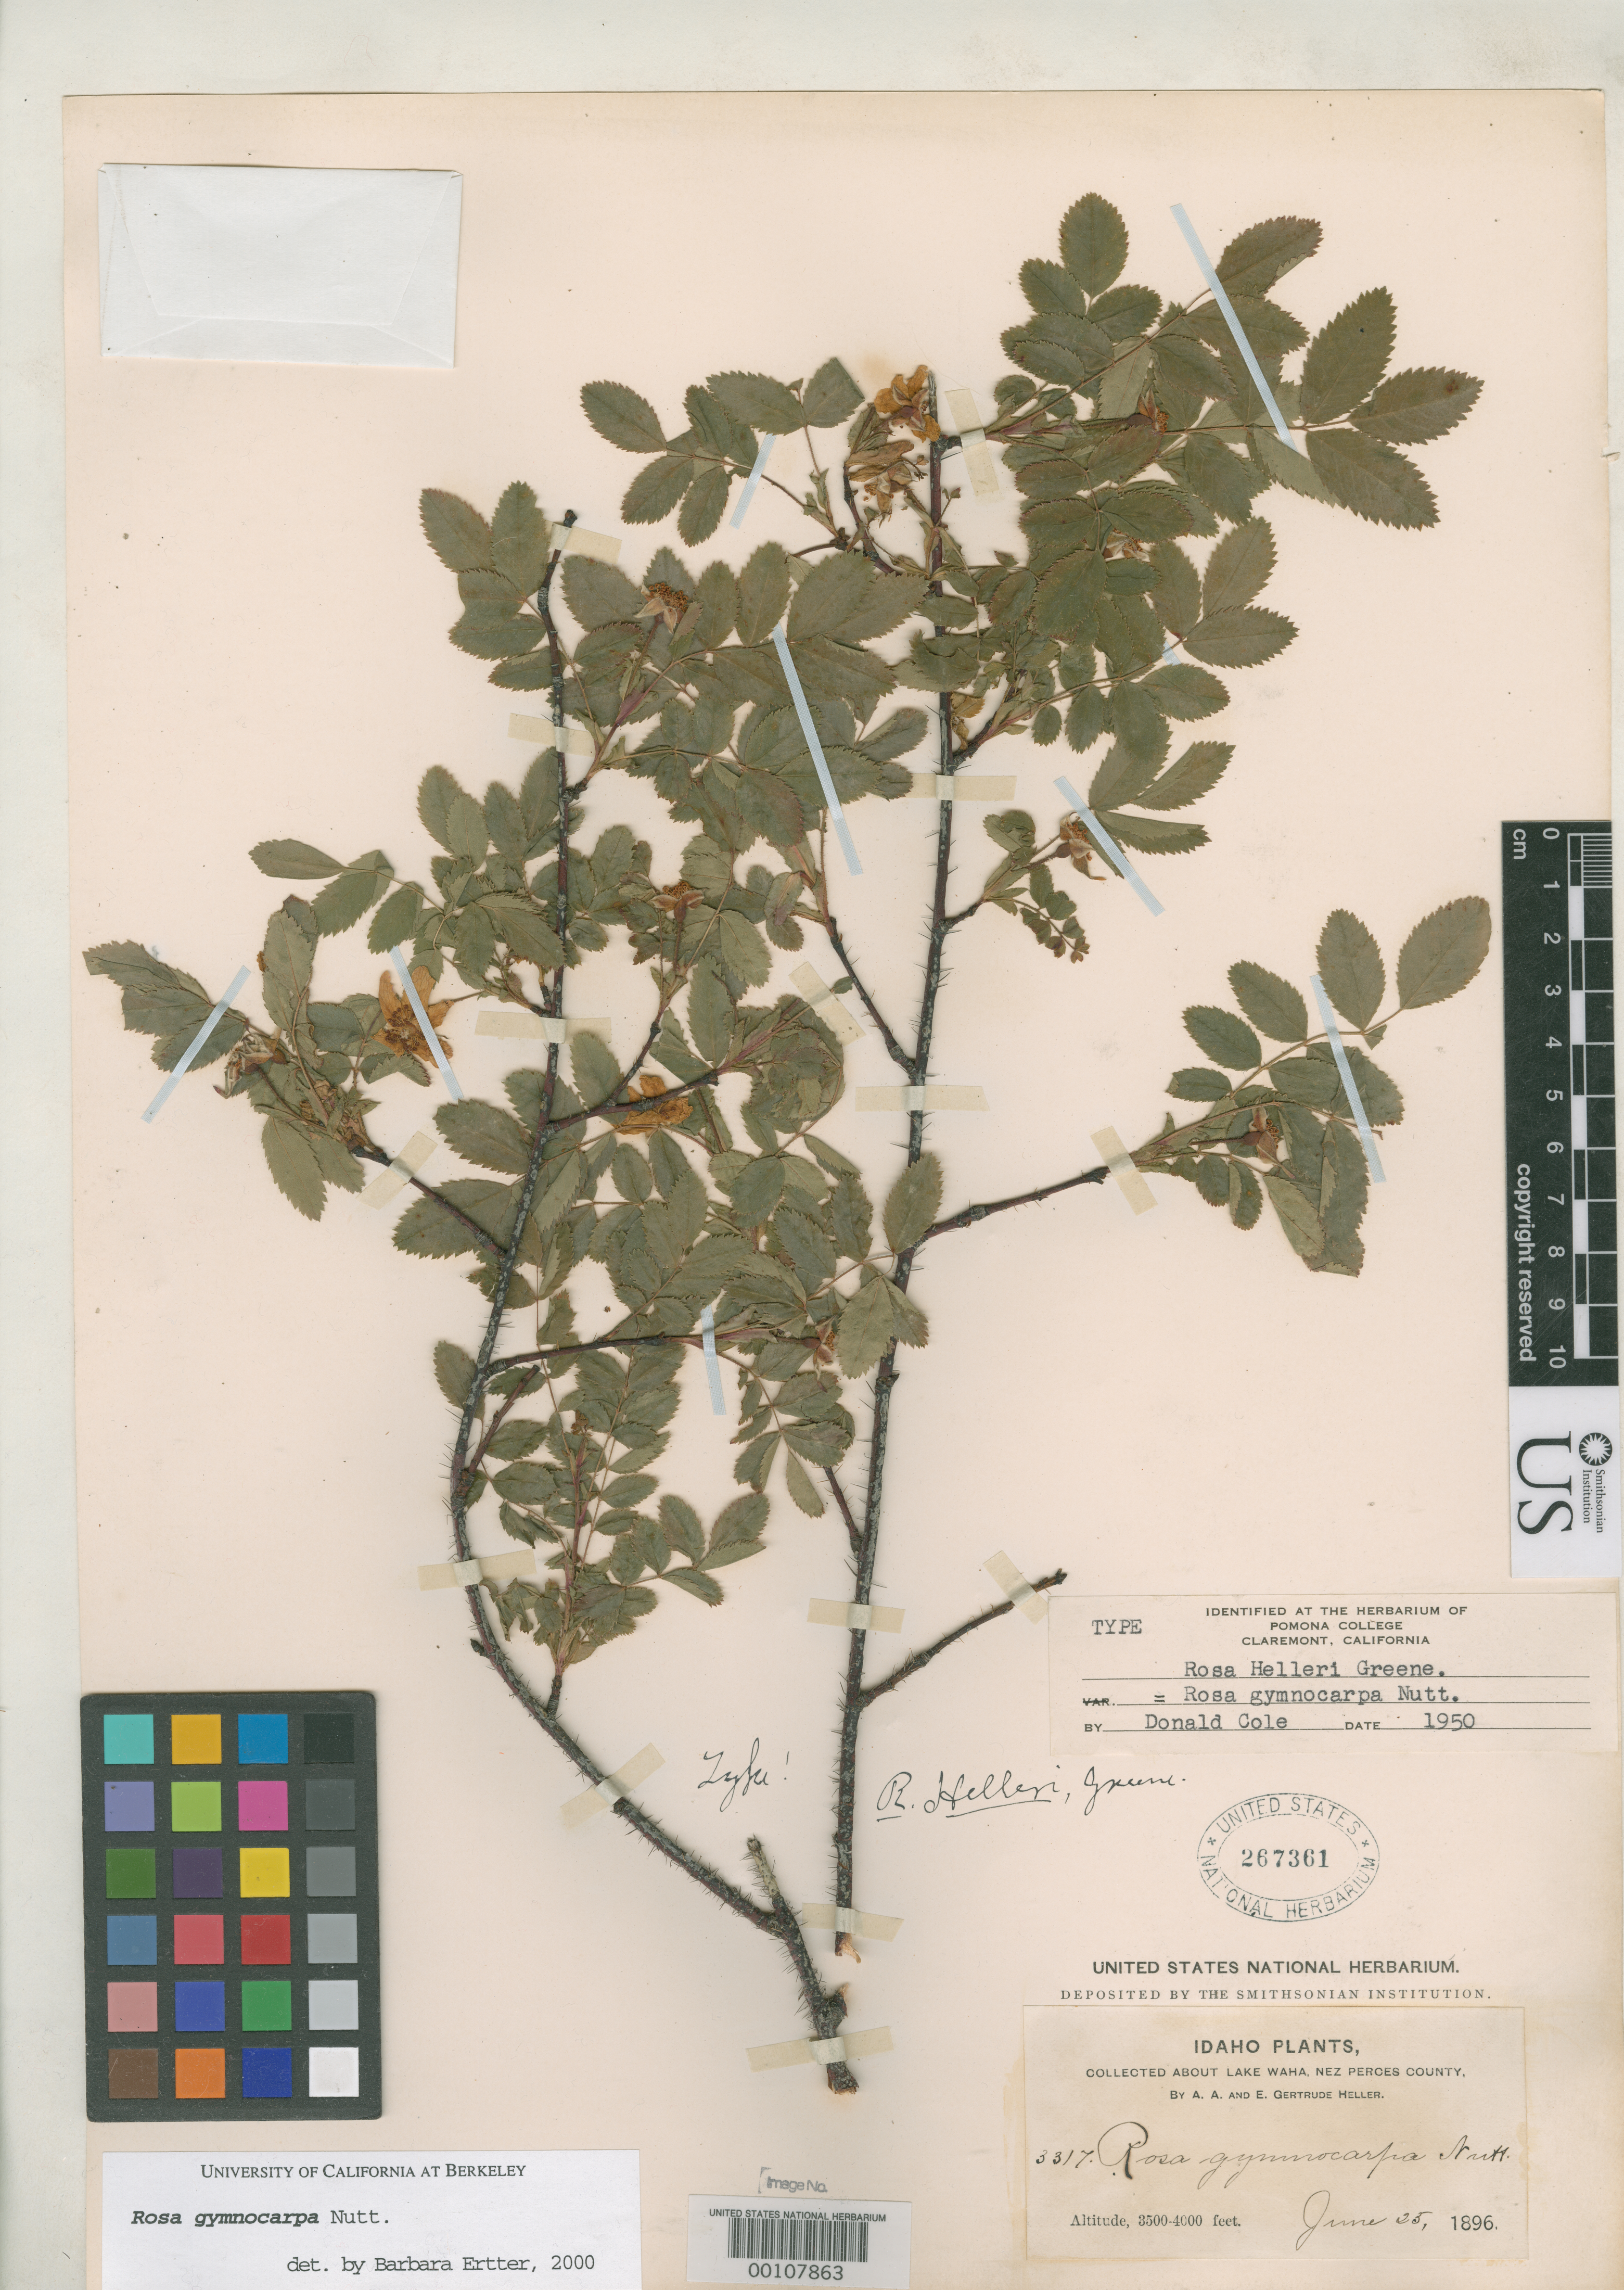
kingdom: Plantae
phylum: Tracheophyta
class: Magnoliopsida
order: Rosales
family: Rosaceae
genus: Rosa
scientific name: Rosa helleri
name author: Greene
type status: Holotype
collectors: A. A. Heller & E. G. Heller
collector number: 3317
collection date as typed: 25 Jun 1896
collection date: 1896-06-25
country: United States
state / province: Idaho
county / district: Nez Perce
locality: Lake Waha.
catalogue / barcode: US 267361